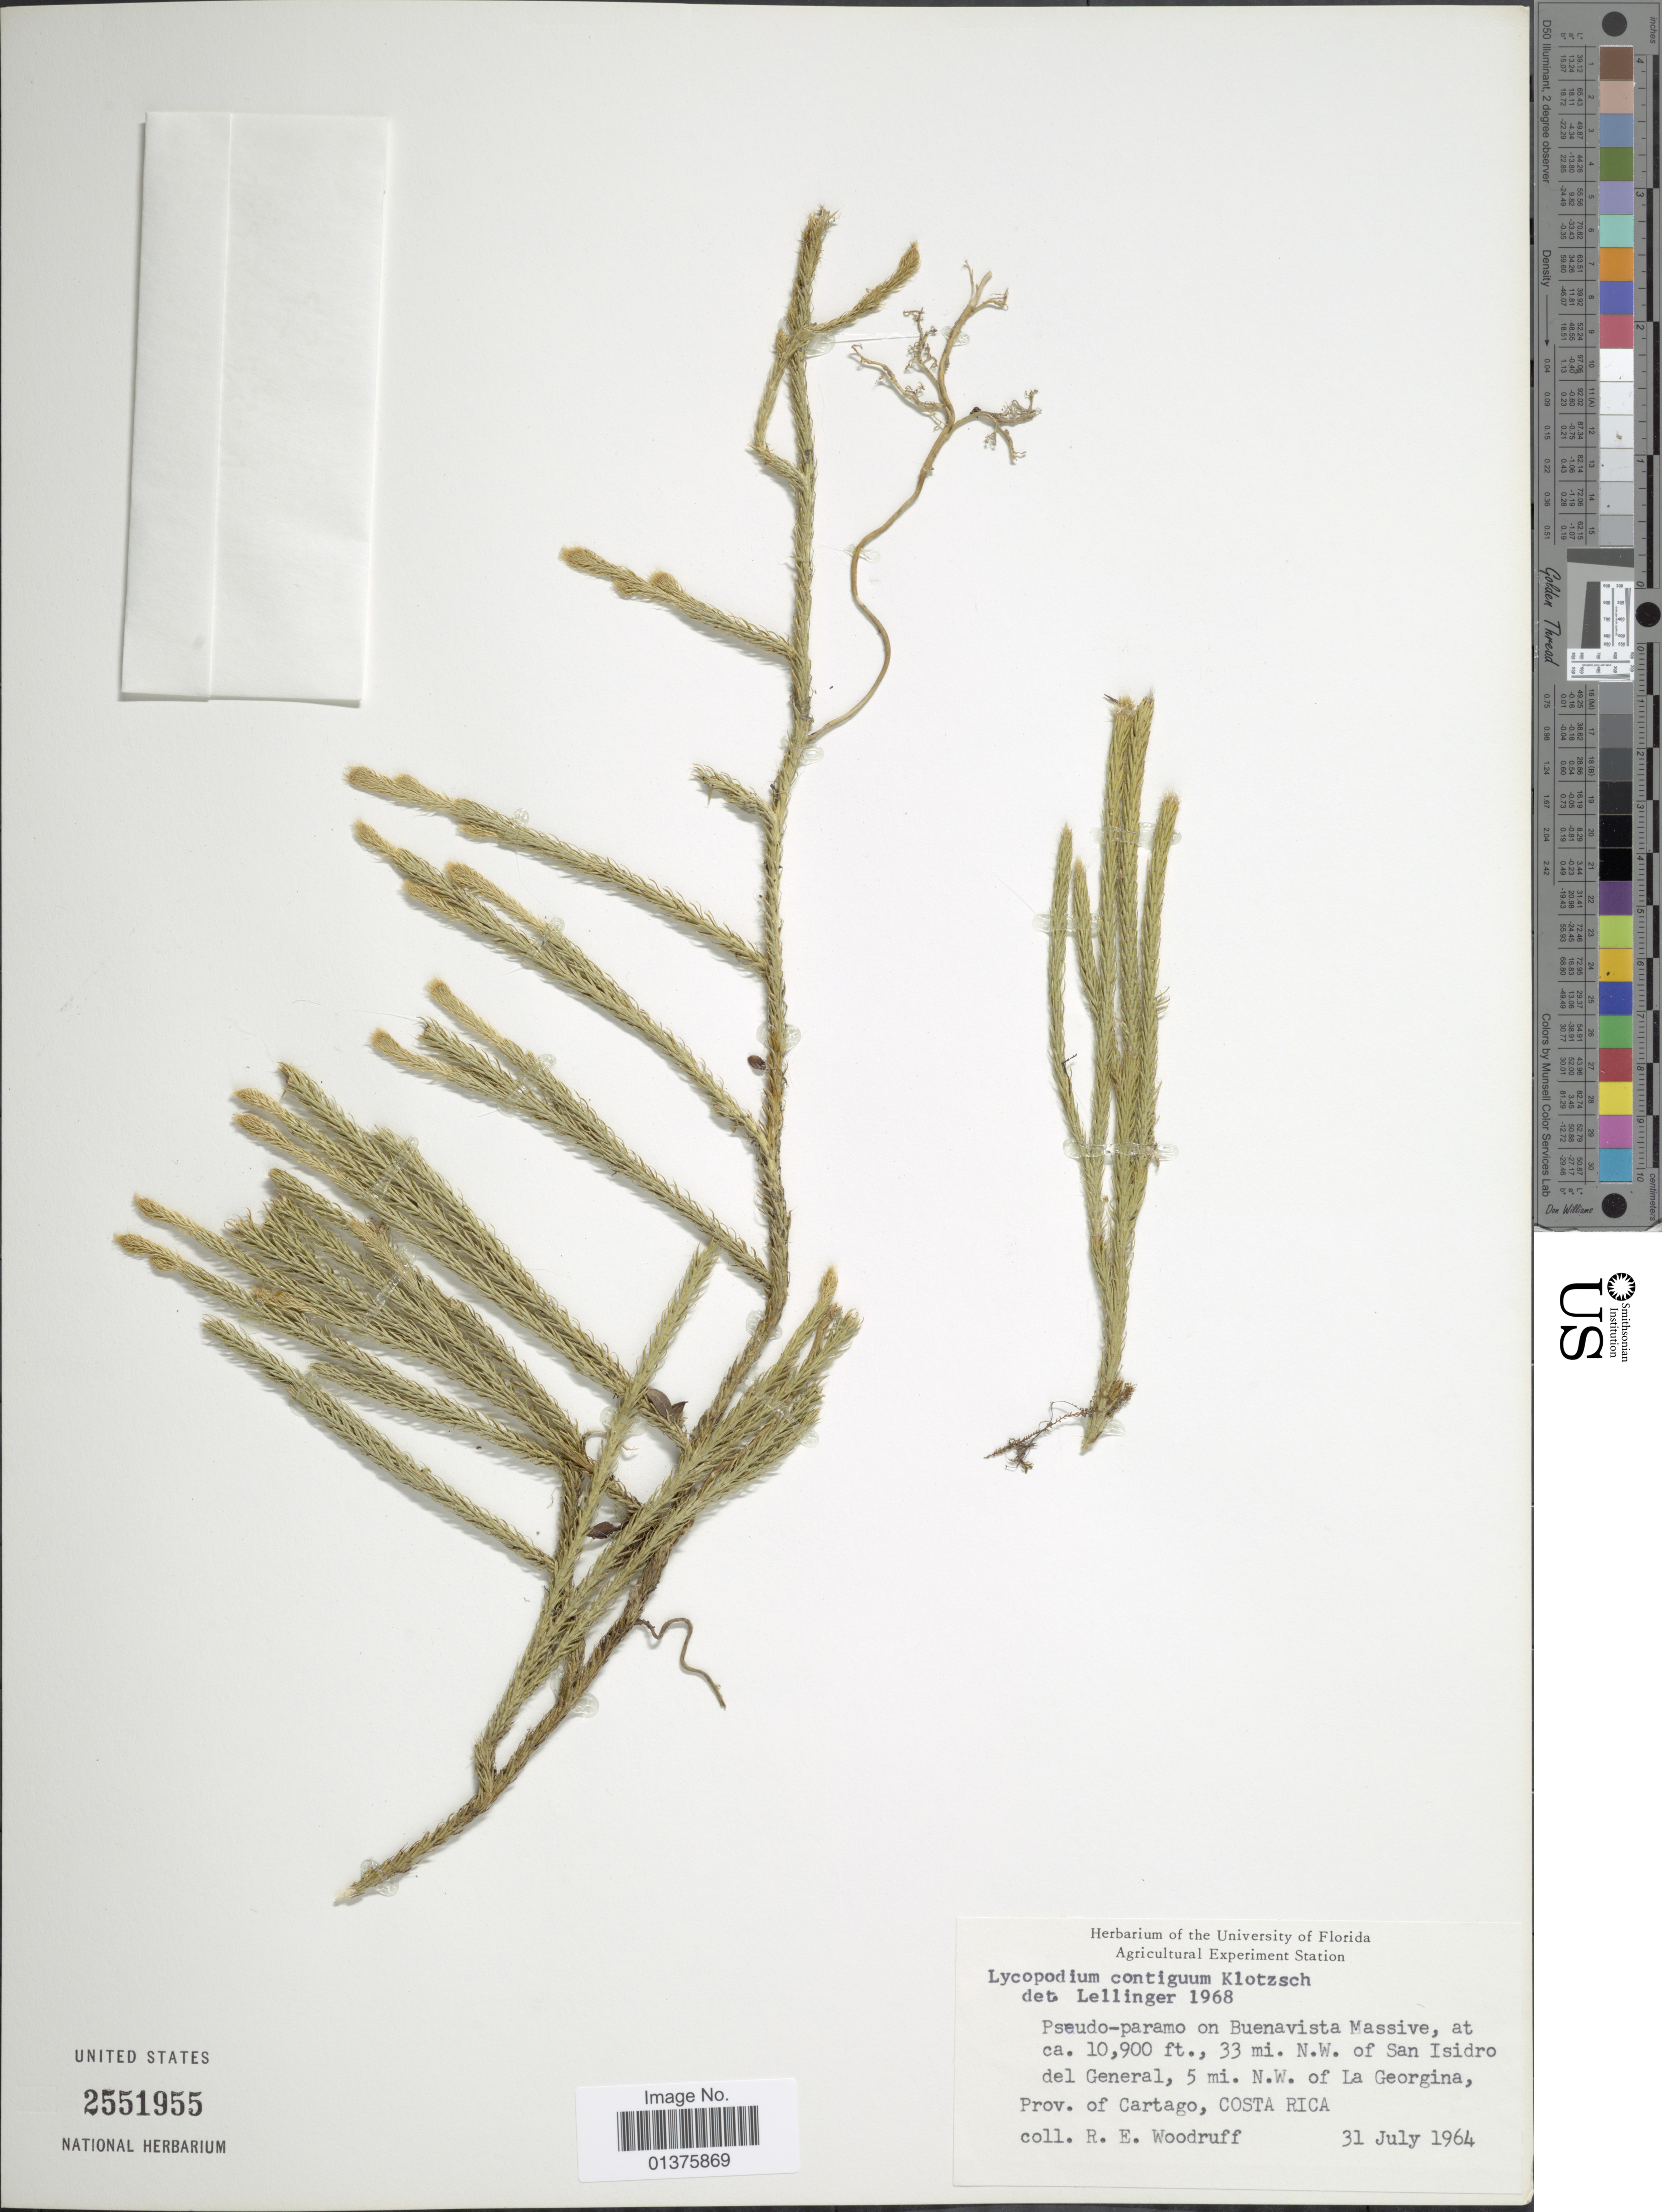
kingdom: Plantae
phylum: Tracheophyta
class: Lycopodiopsida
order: Lycopodiales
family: Lycopodiaceae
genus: Lycopodium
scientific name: Lycopodium clavatum subsp. contiguum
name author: (Klotzsch) B. Øllg.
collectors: R. Woodruff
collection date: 1964-07-31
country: Costa Rica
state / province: Cartago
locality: Pseudo-paramo on Buenavista Massive, at 33mi N.W. of San Isidro del General, 5mi N.W. of La Georgina, Prov. of Cartago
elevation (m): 3322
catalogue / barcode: US 2551955